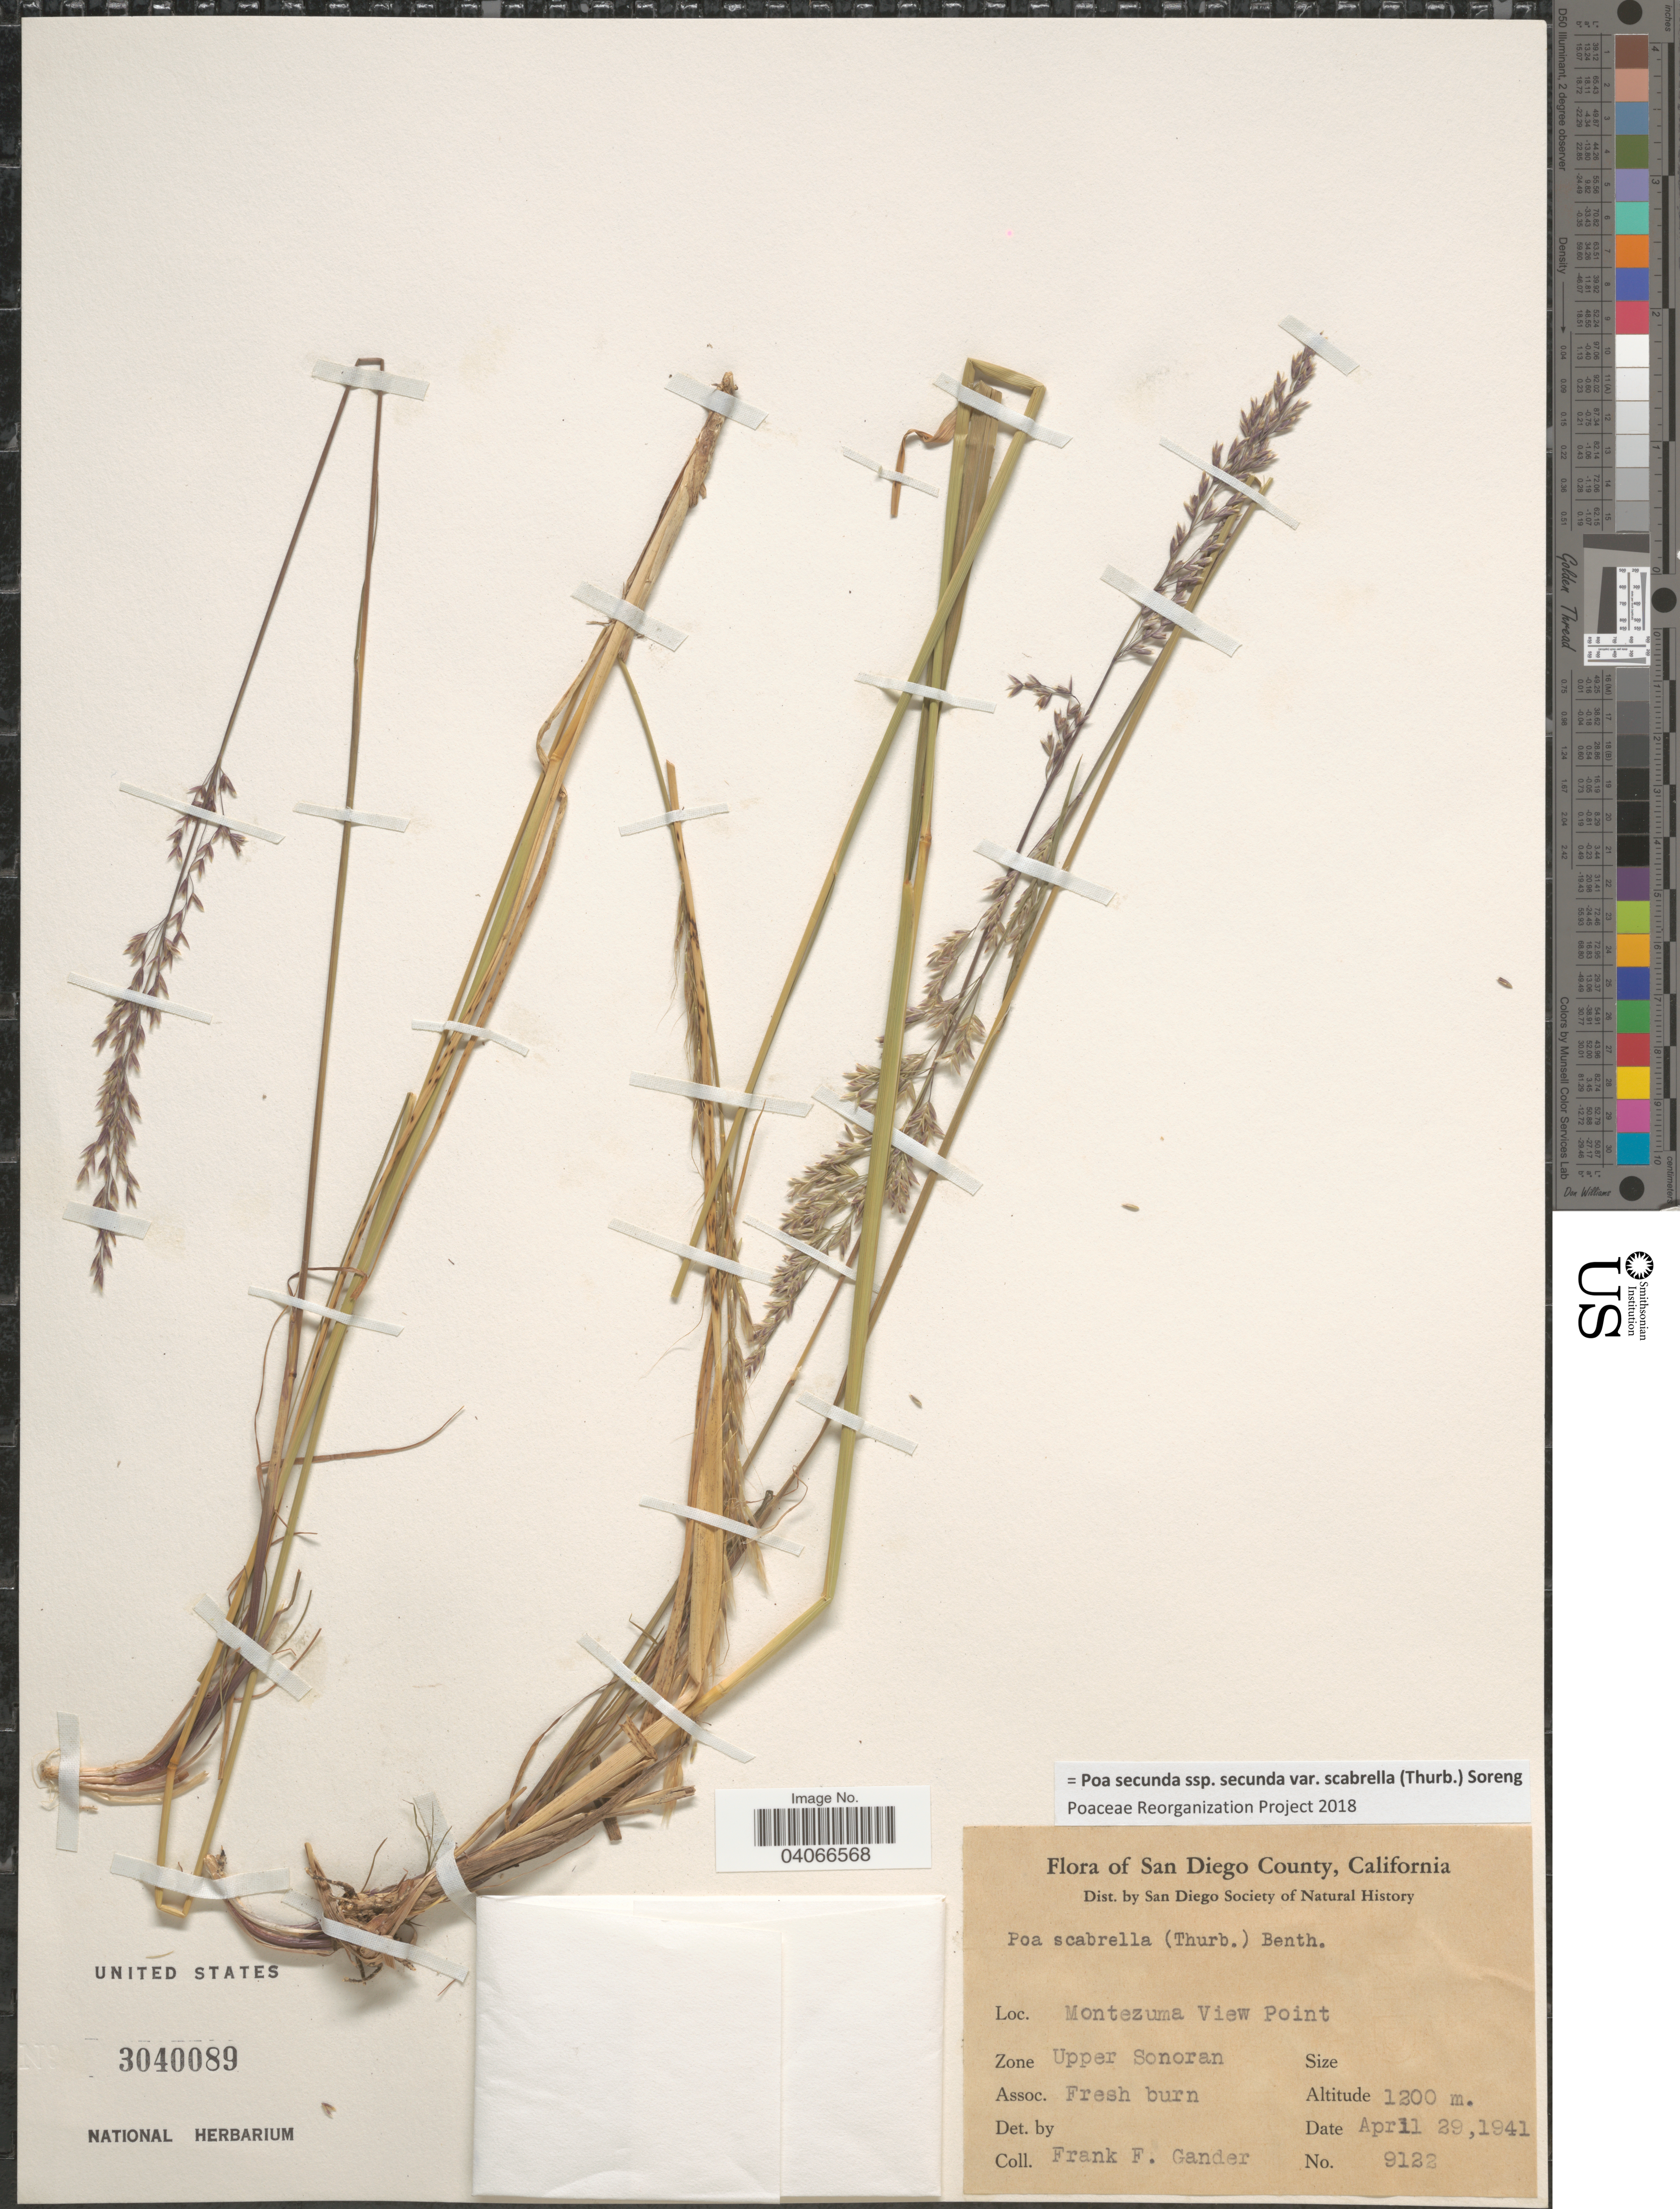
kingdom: Plantae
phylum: Tracheophyta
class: Liliopsida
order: Poales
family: Poaceae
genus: Poa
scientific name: Poa secunda subsp. secunda var. scabrella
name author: (Thurb.) Soreng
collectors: F. Gander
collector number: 9122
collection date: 1941-04-29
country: United States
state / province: California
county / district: San Diego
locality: San Diego County. Montezuma View Point. Zone Upper Sonoran.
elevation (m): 1200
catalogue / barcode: US 3040089